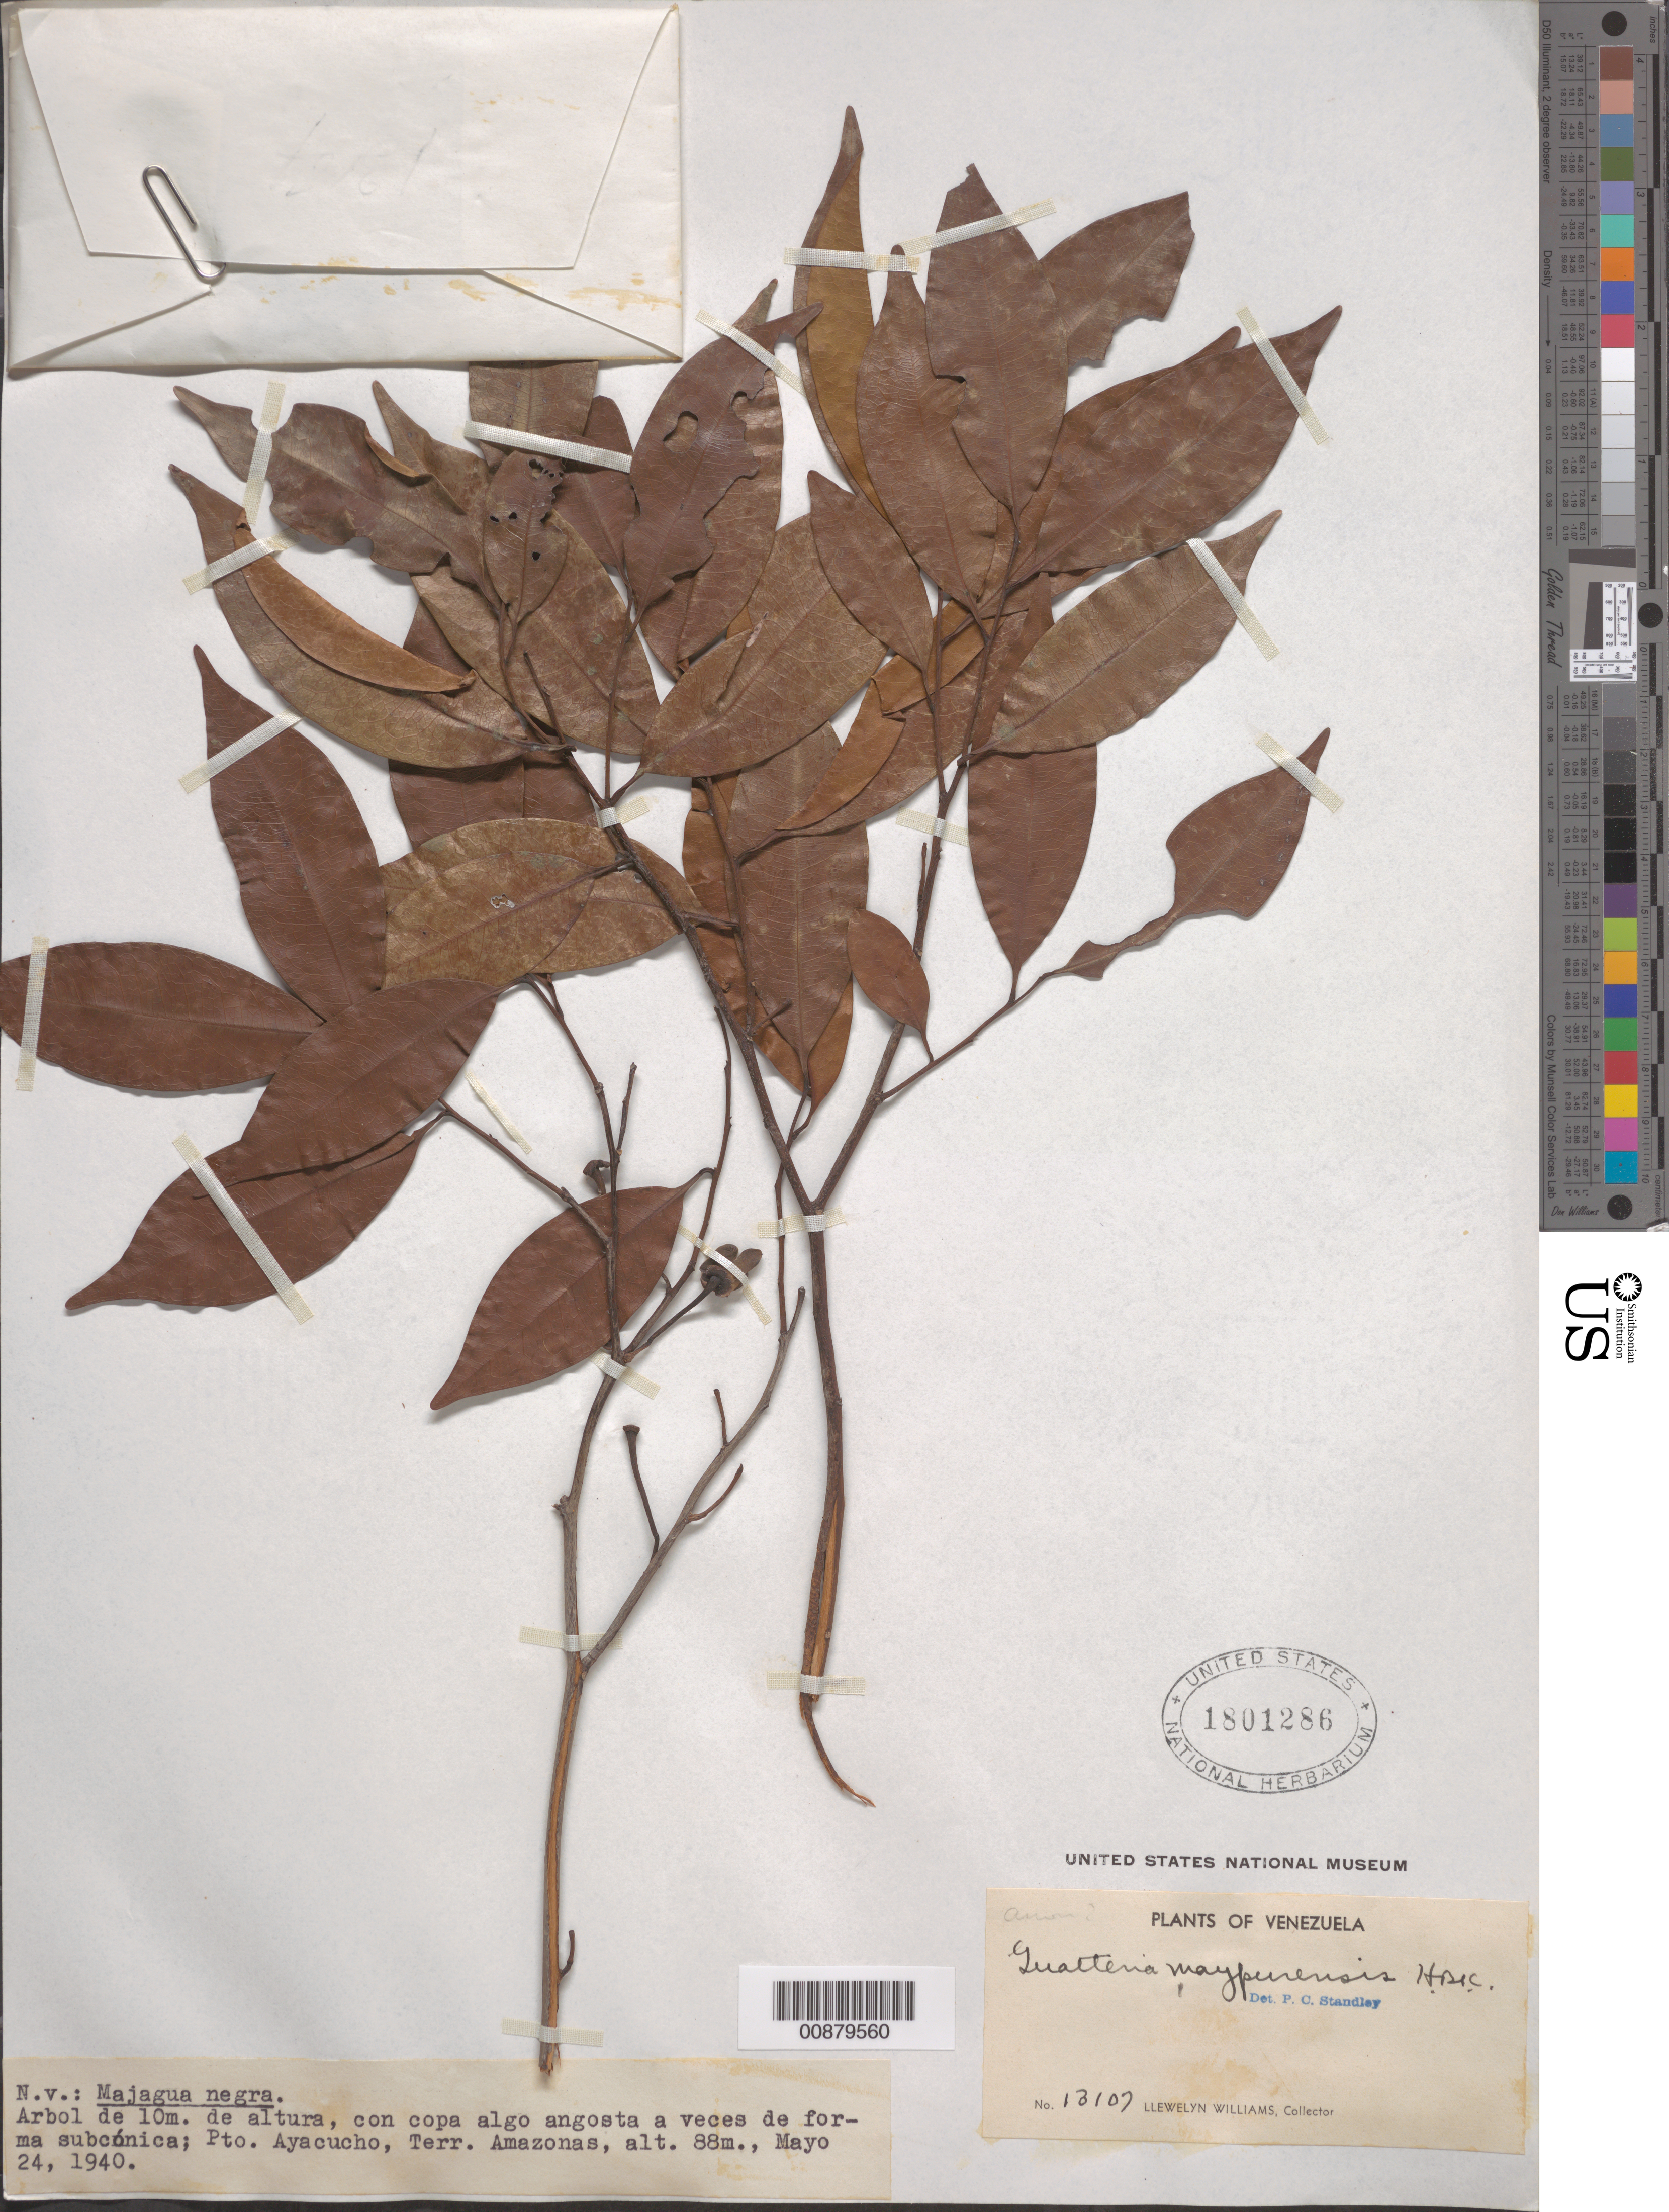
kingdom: Plantae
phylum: Tracheophyta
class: Magnoliopsida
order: Magnoliales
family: Annonaceae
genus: Guatteria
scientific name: Guatteria maypurensis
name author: Kunth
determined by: Standley, Paul C.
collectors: Ll. Williams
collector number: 13107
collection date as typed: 24-May-40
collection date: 1940-05-24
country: Venezuela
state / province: Amazonas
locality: Puerto Ayacucho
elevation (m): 88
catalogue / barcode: US 1801286